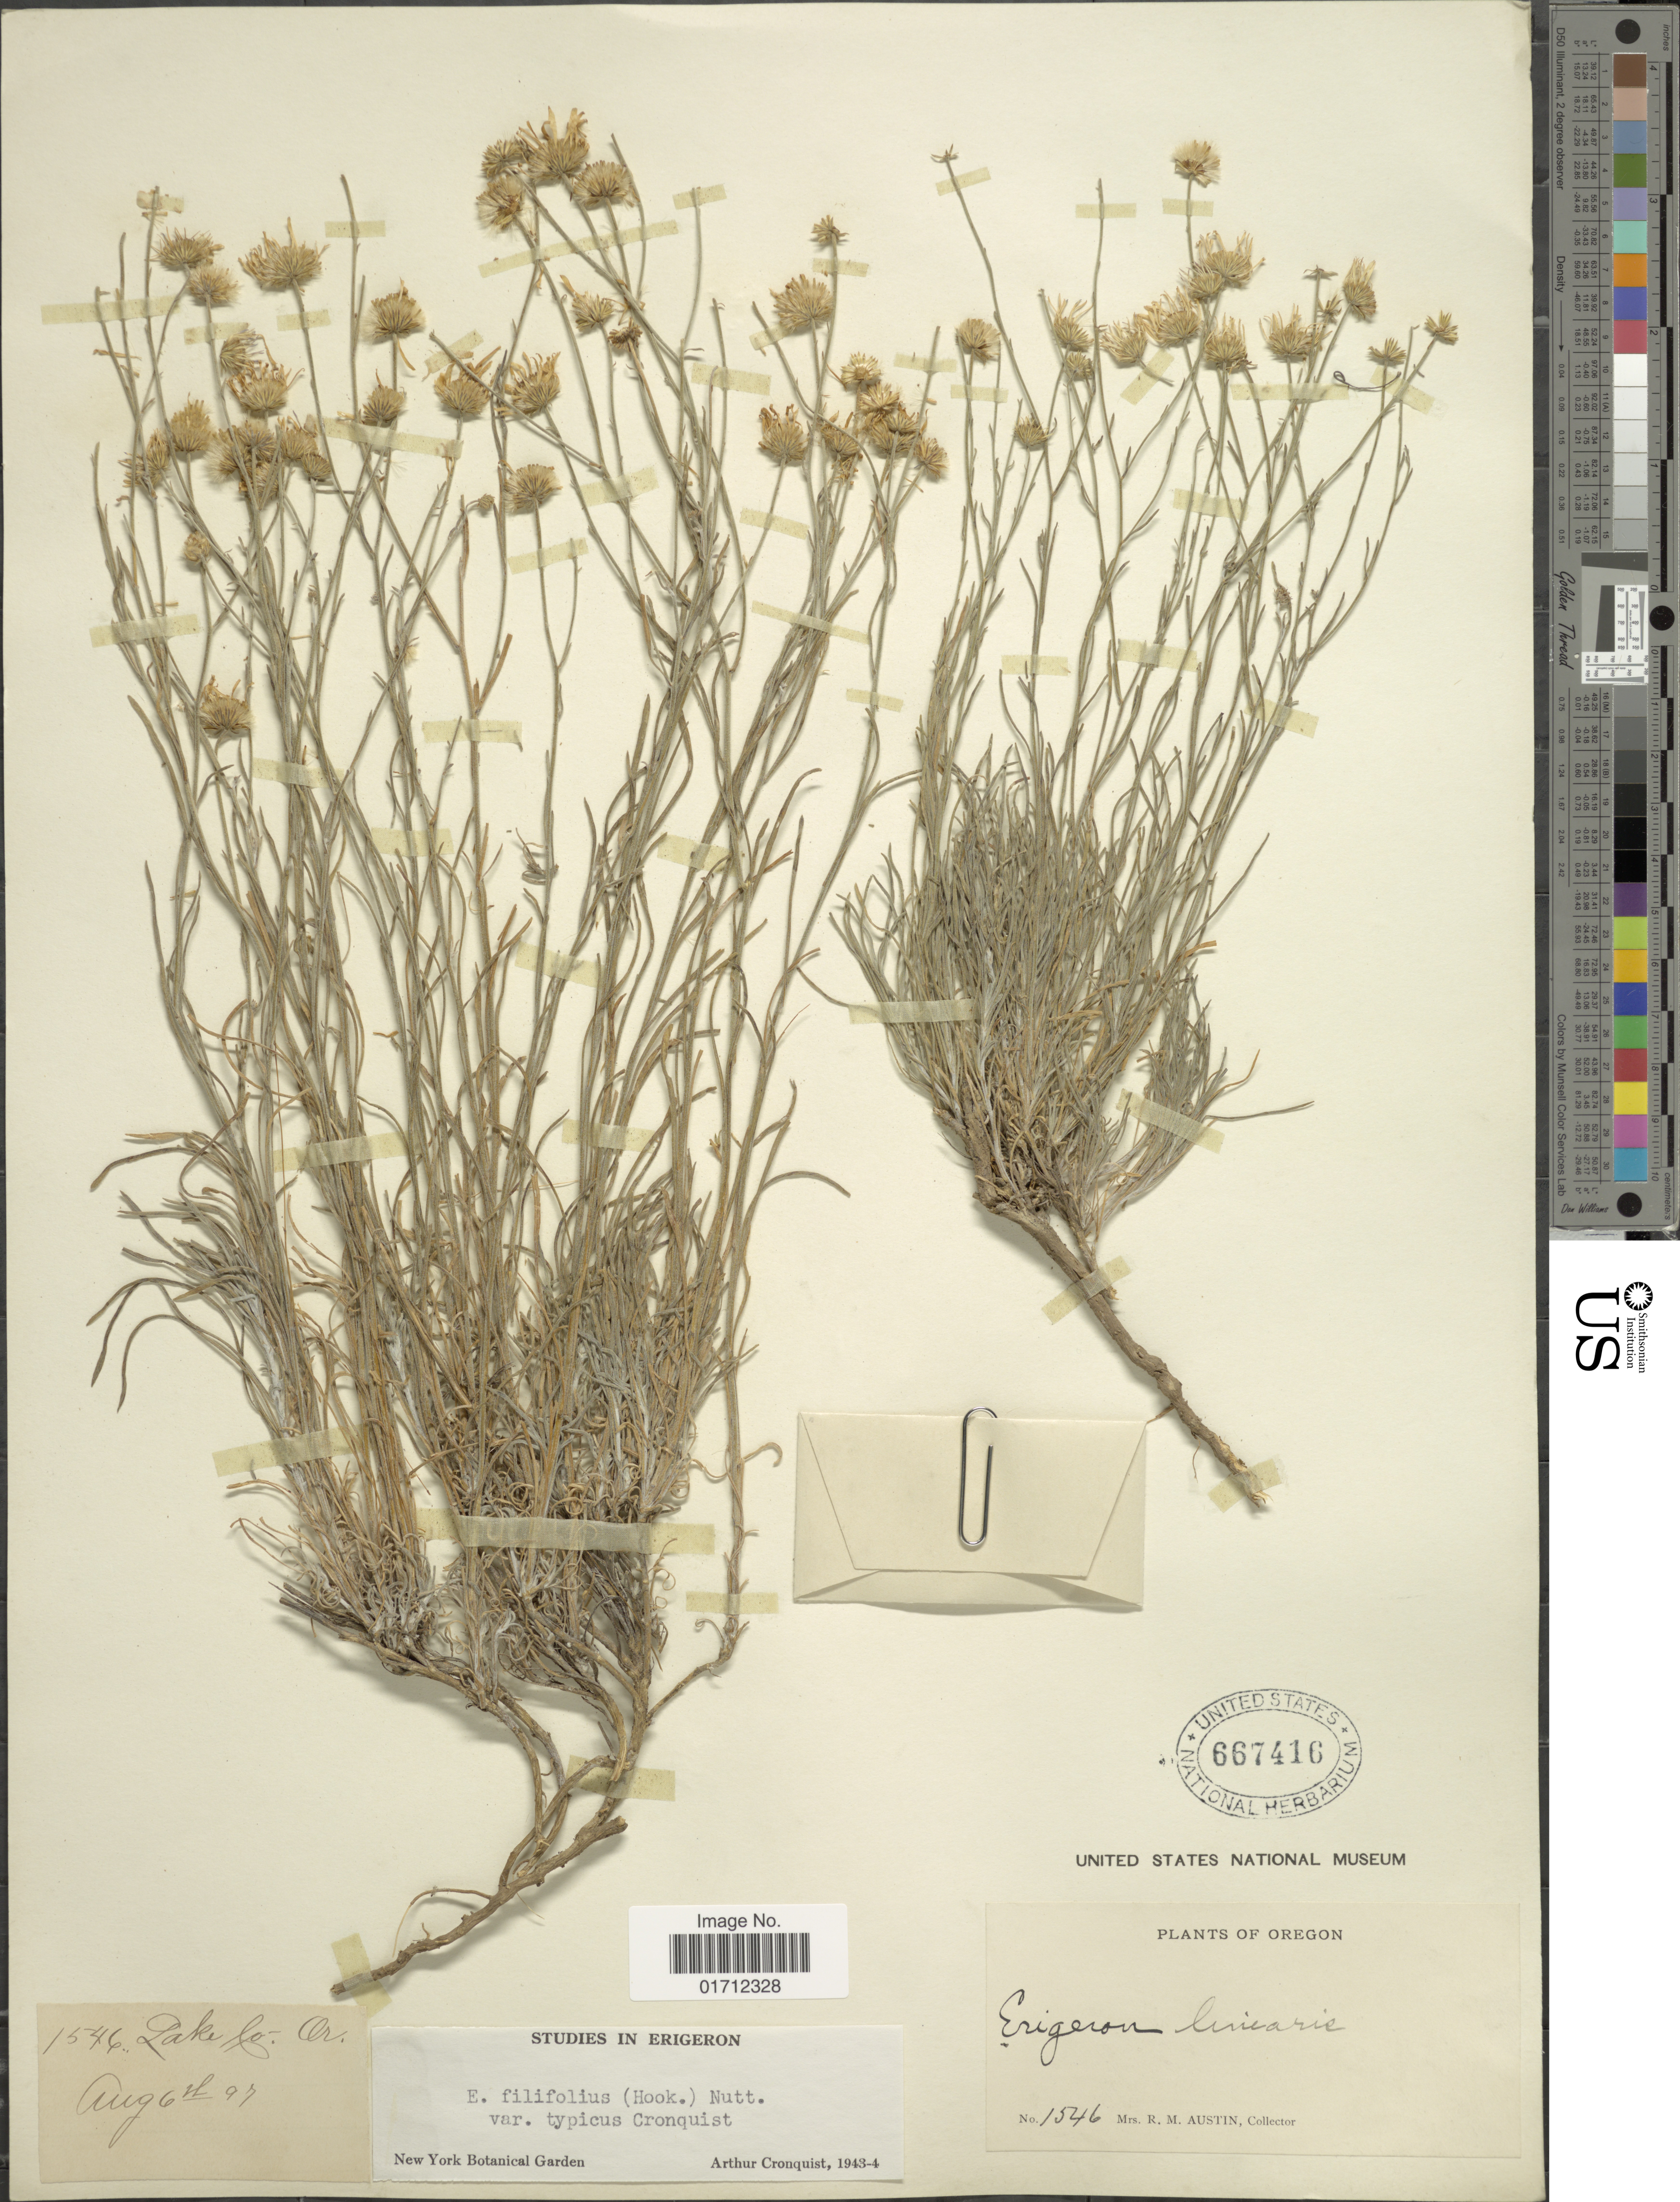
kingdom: Plantae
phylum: Tracheophyta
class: Magnoliopsida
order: Asterales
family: Asteraceae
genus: Erigeron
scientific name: Erigeron filifolius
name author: (Hook.) Nutt.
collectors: R. Austin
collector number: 1546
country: United States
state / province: Oregon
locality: Oregon.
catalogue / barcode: US 667416